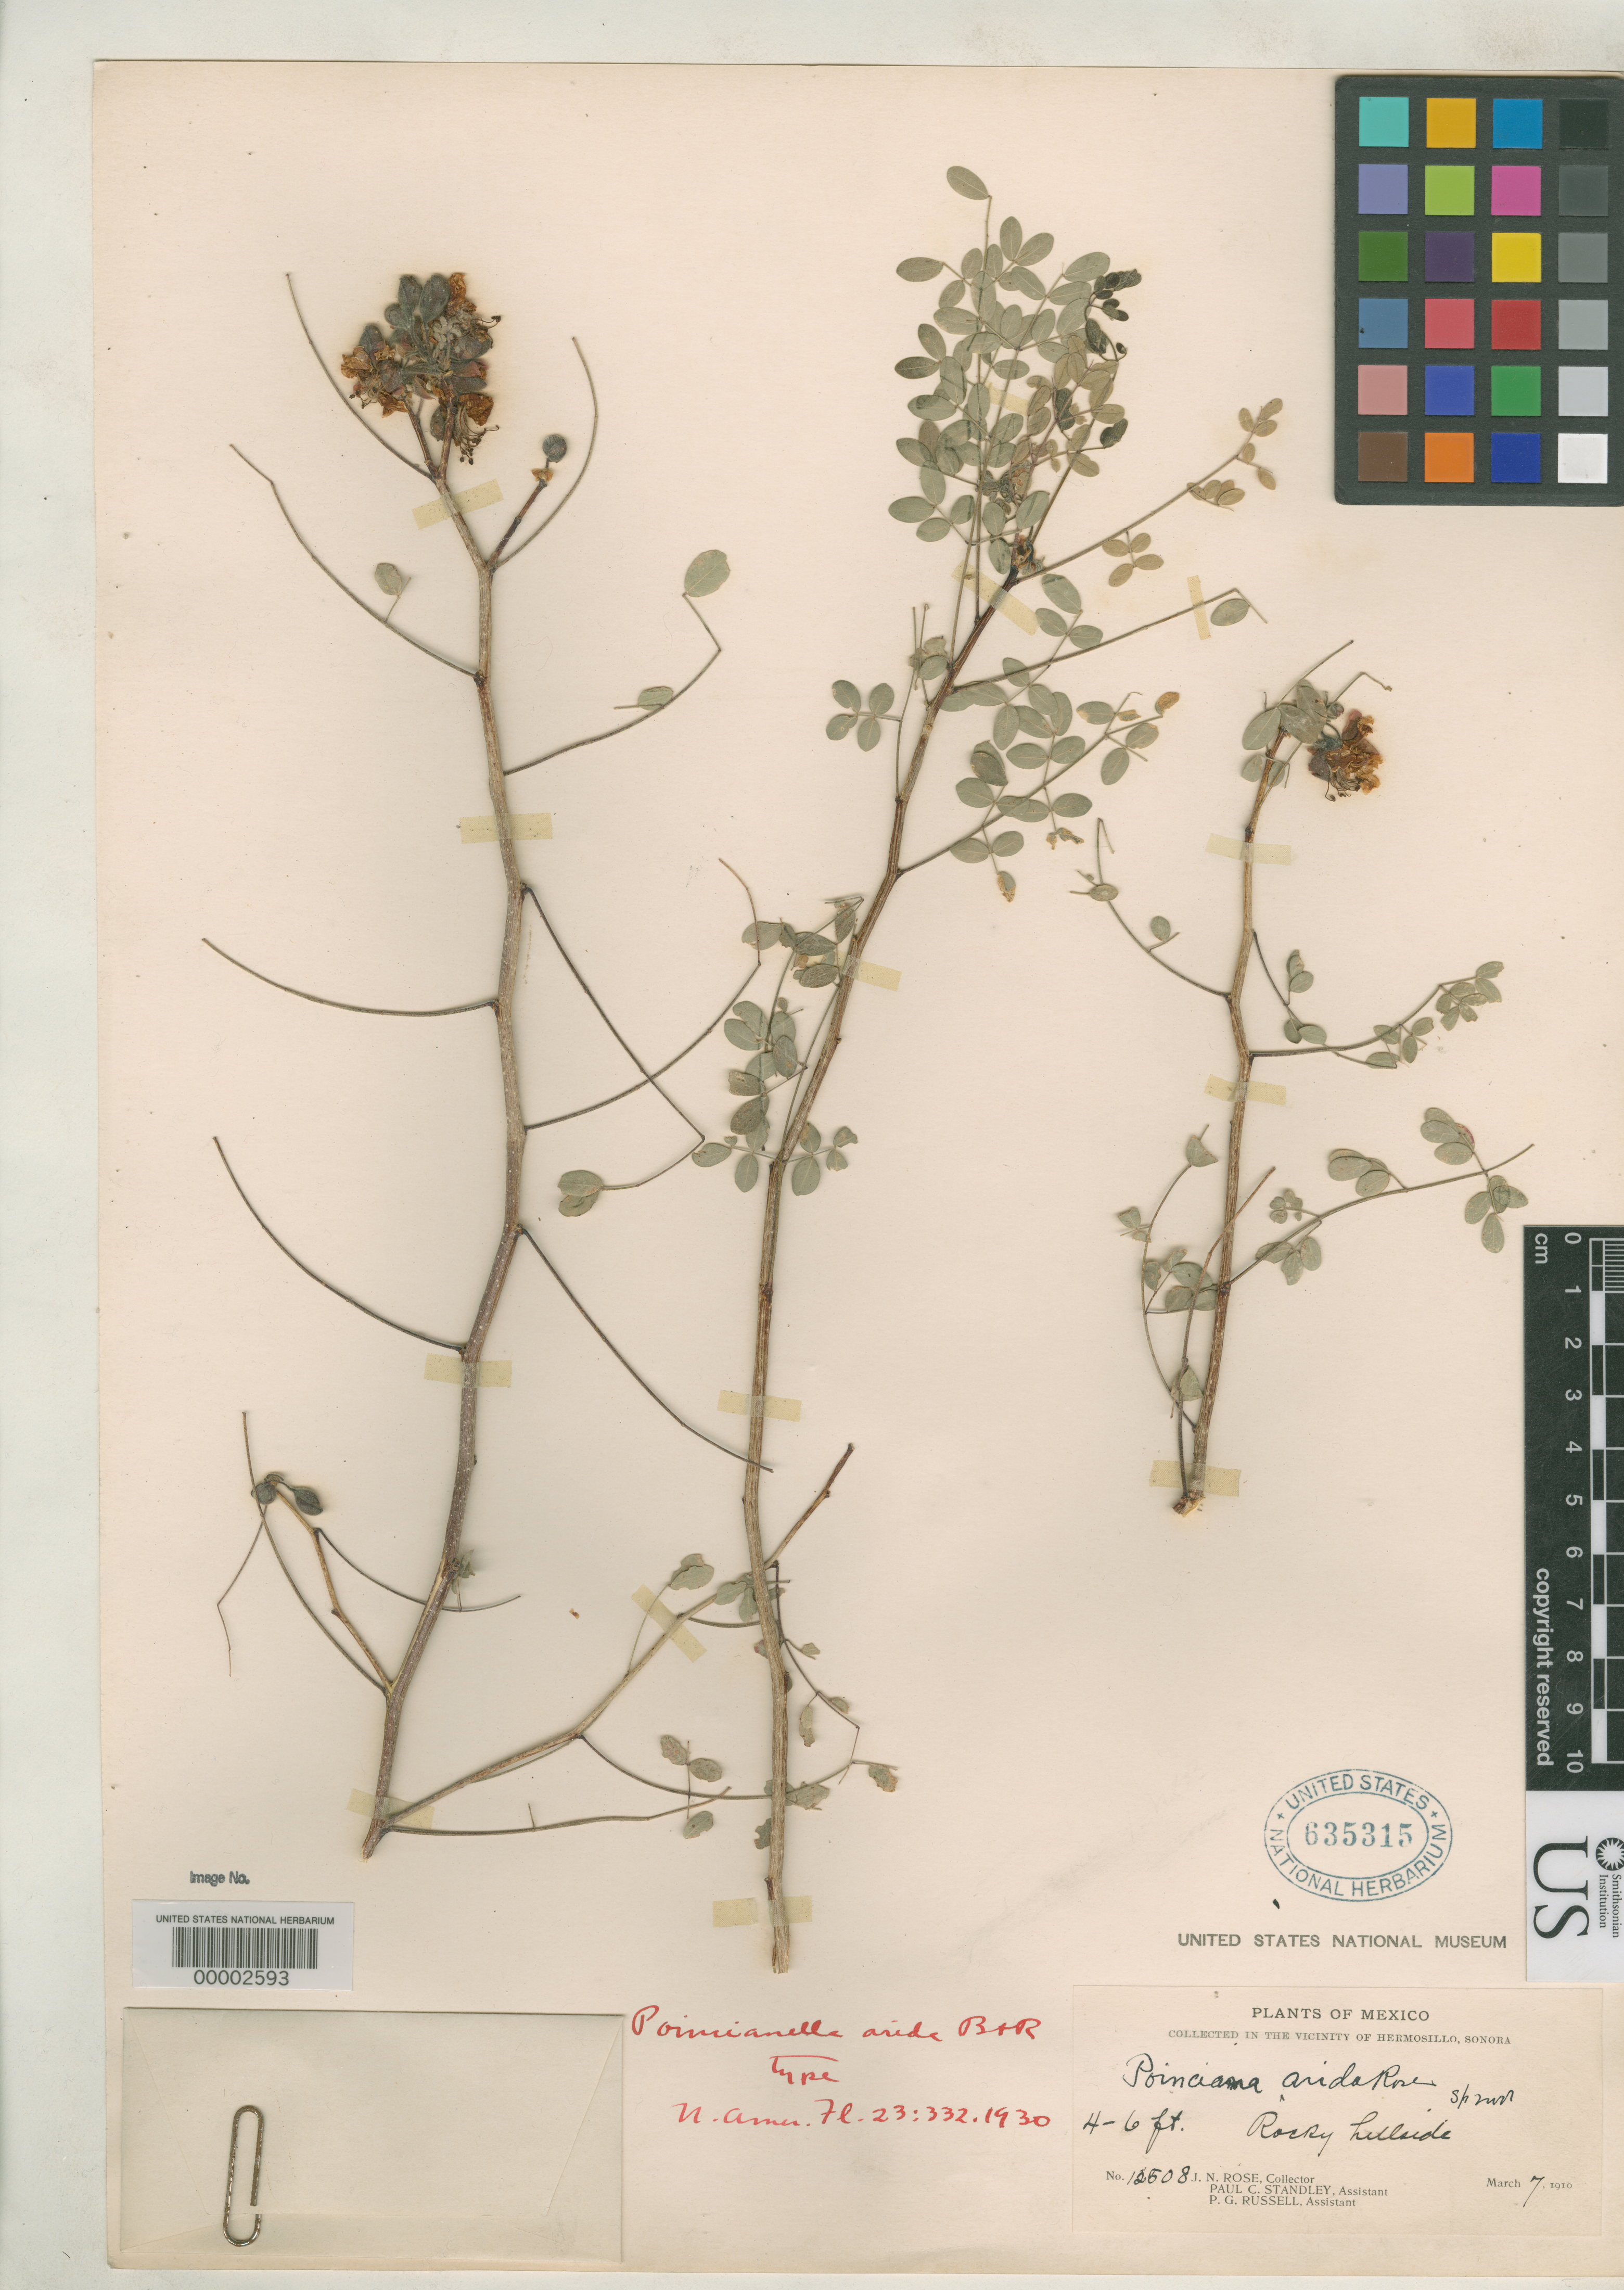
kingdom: Plantae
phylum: Tracheophyta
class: Magnoliopsida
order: Fabales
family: Fabaceae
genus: Poincianella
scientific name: Poincianella arida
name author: Britton & Rose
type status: Type Collection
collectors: J. N. Rose, P. C. Standley & P. G. Russell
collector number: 12508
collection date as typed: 07 Mar 1910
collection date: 1910-03-07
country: Mexico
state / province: Sonora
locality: Near Hermosillo.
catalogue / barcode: US 635315